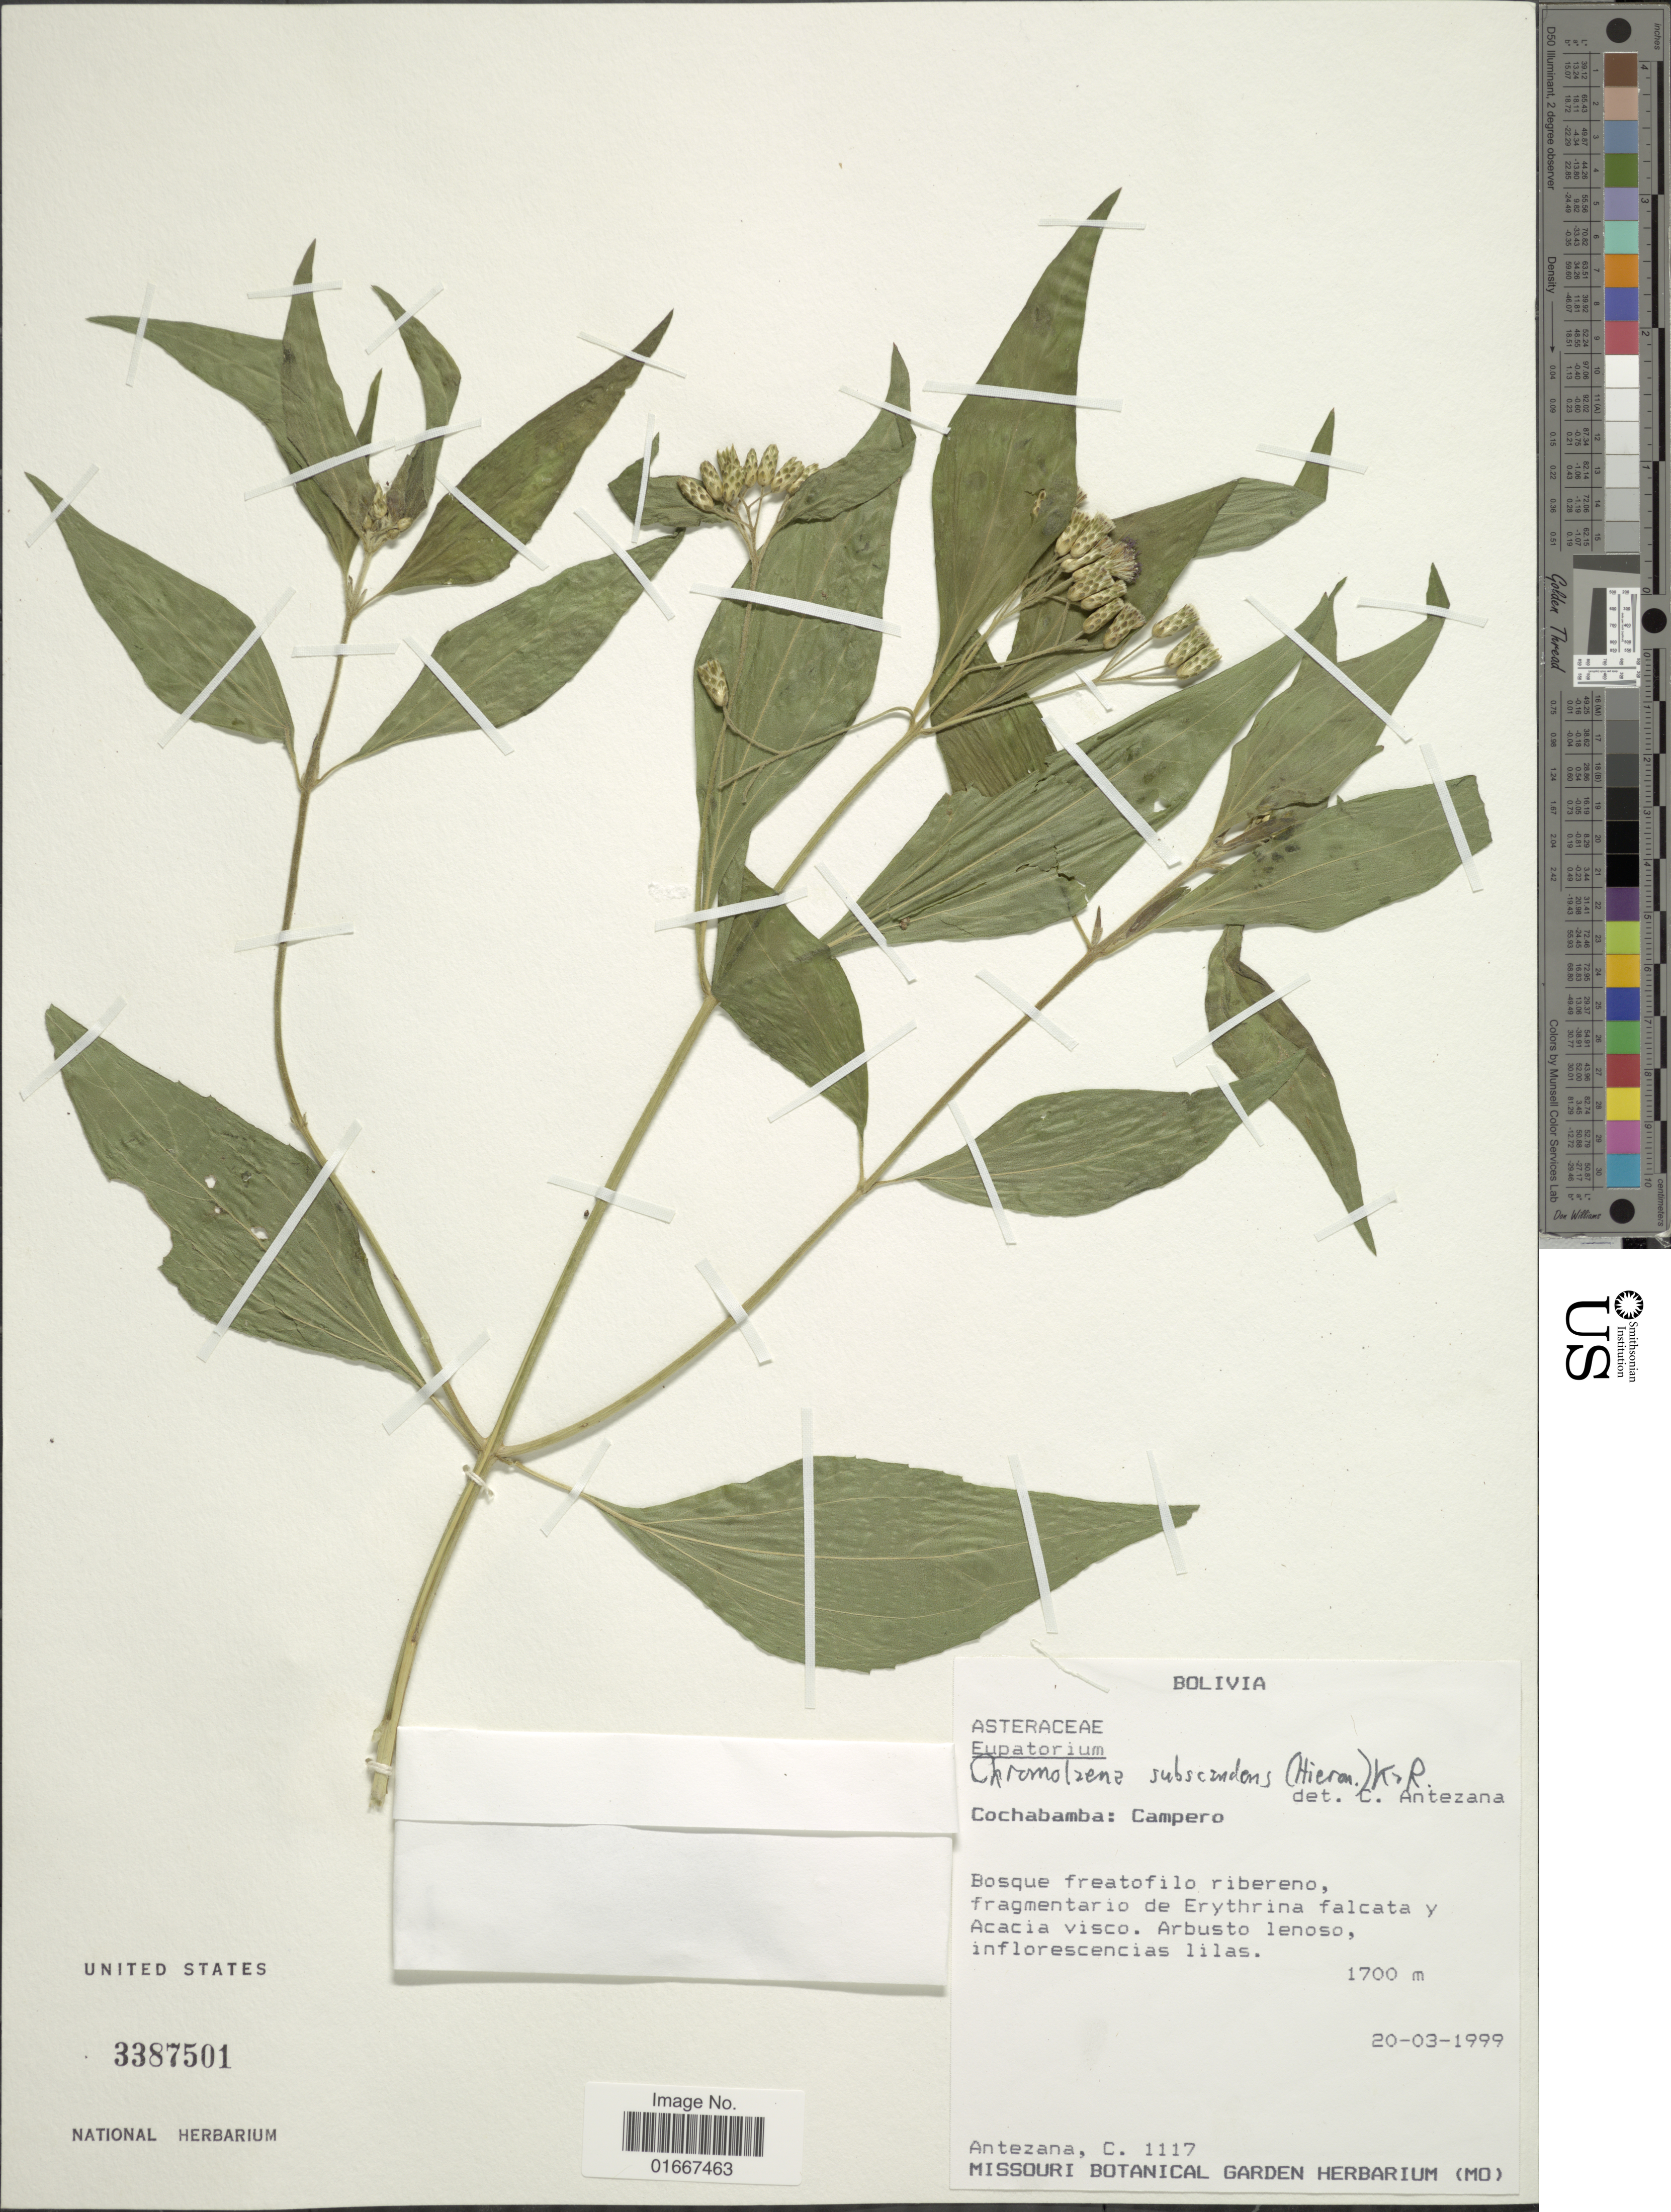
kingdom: Plantae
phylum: Tracheophyta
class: Magnoliopsida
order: Asterales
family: Asteraceae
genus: Chromolaena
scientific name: Chromolaena subscandens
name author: (Hieron.) R.M. King & H. Rob.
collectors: C. Antezana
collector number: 1117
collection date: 1999-03-20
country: Bolivia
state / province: Cochabamba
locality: Campero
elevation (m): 1700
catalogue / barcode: US 3387501